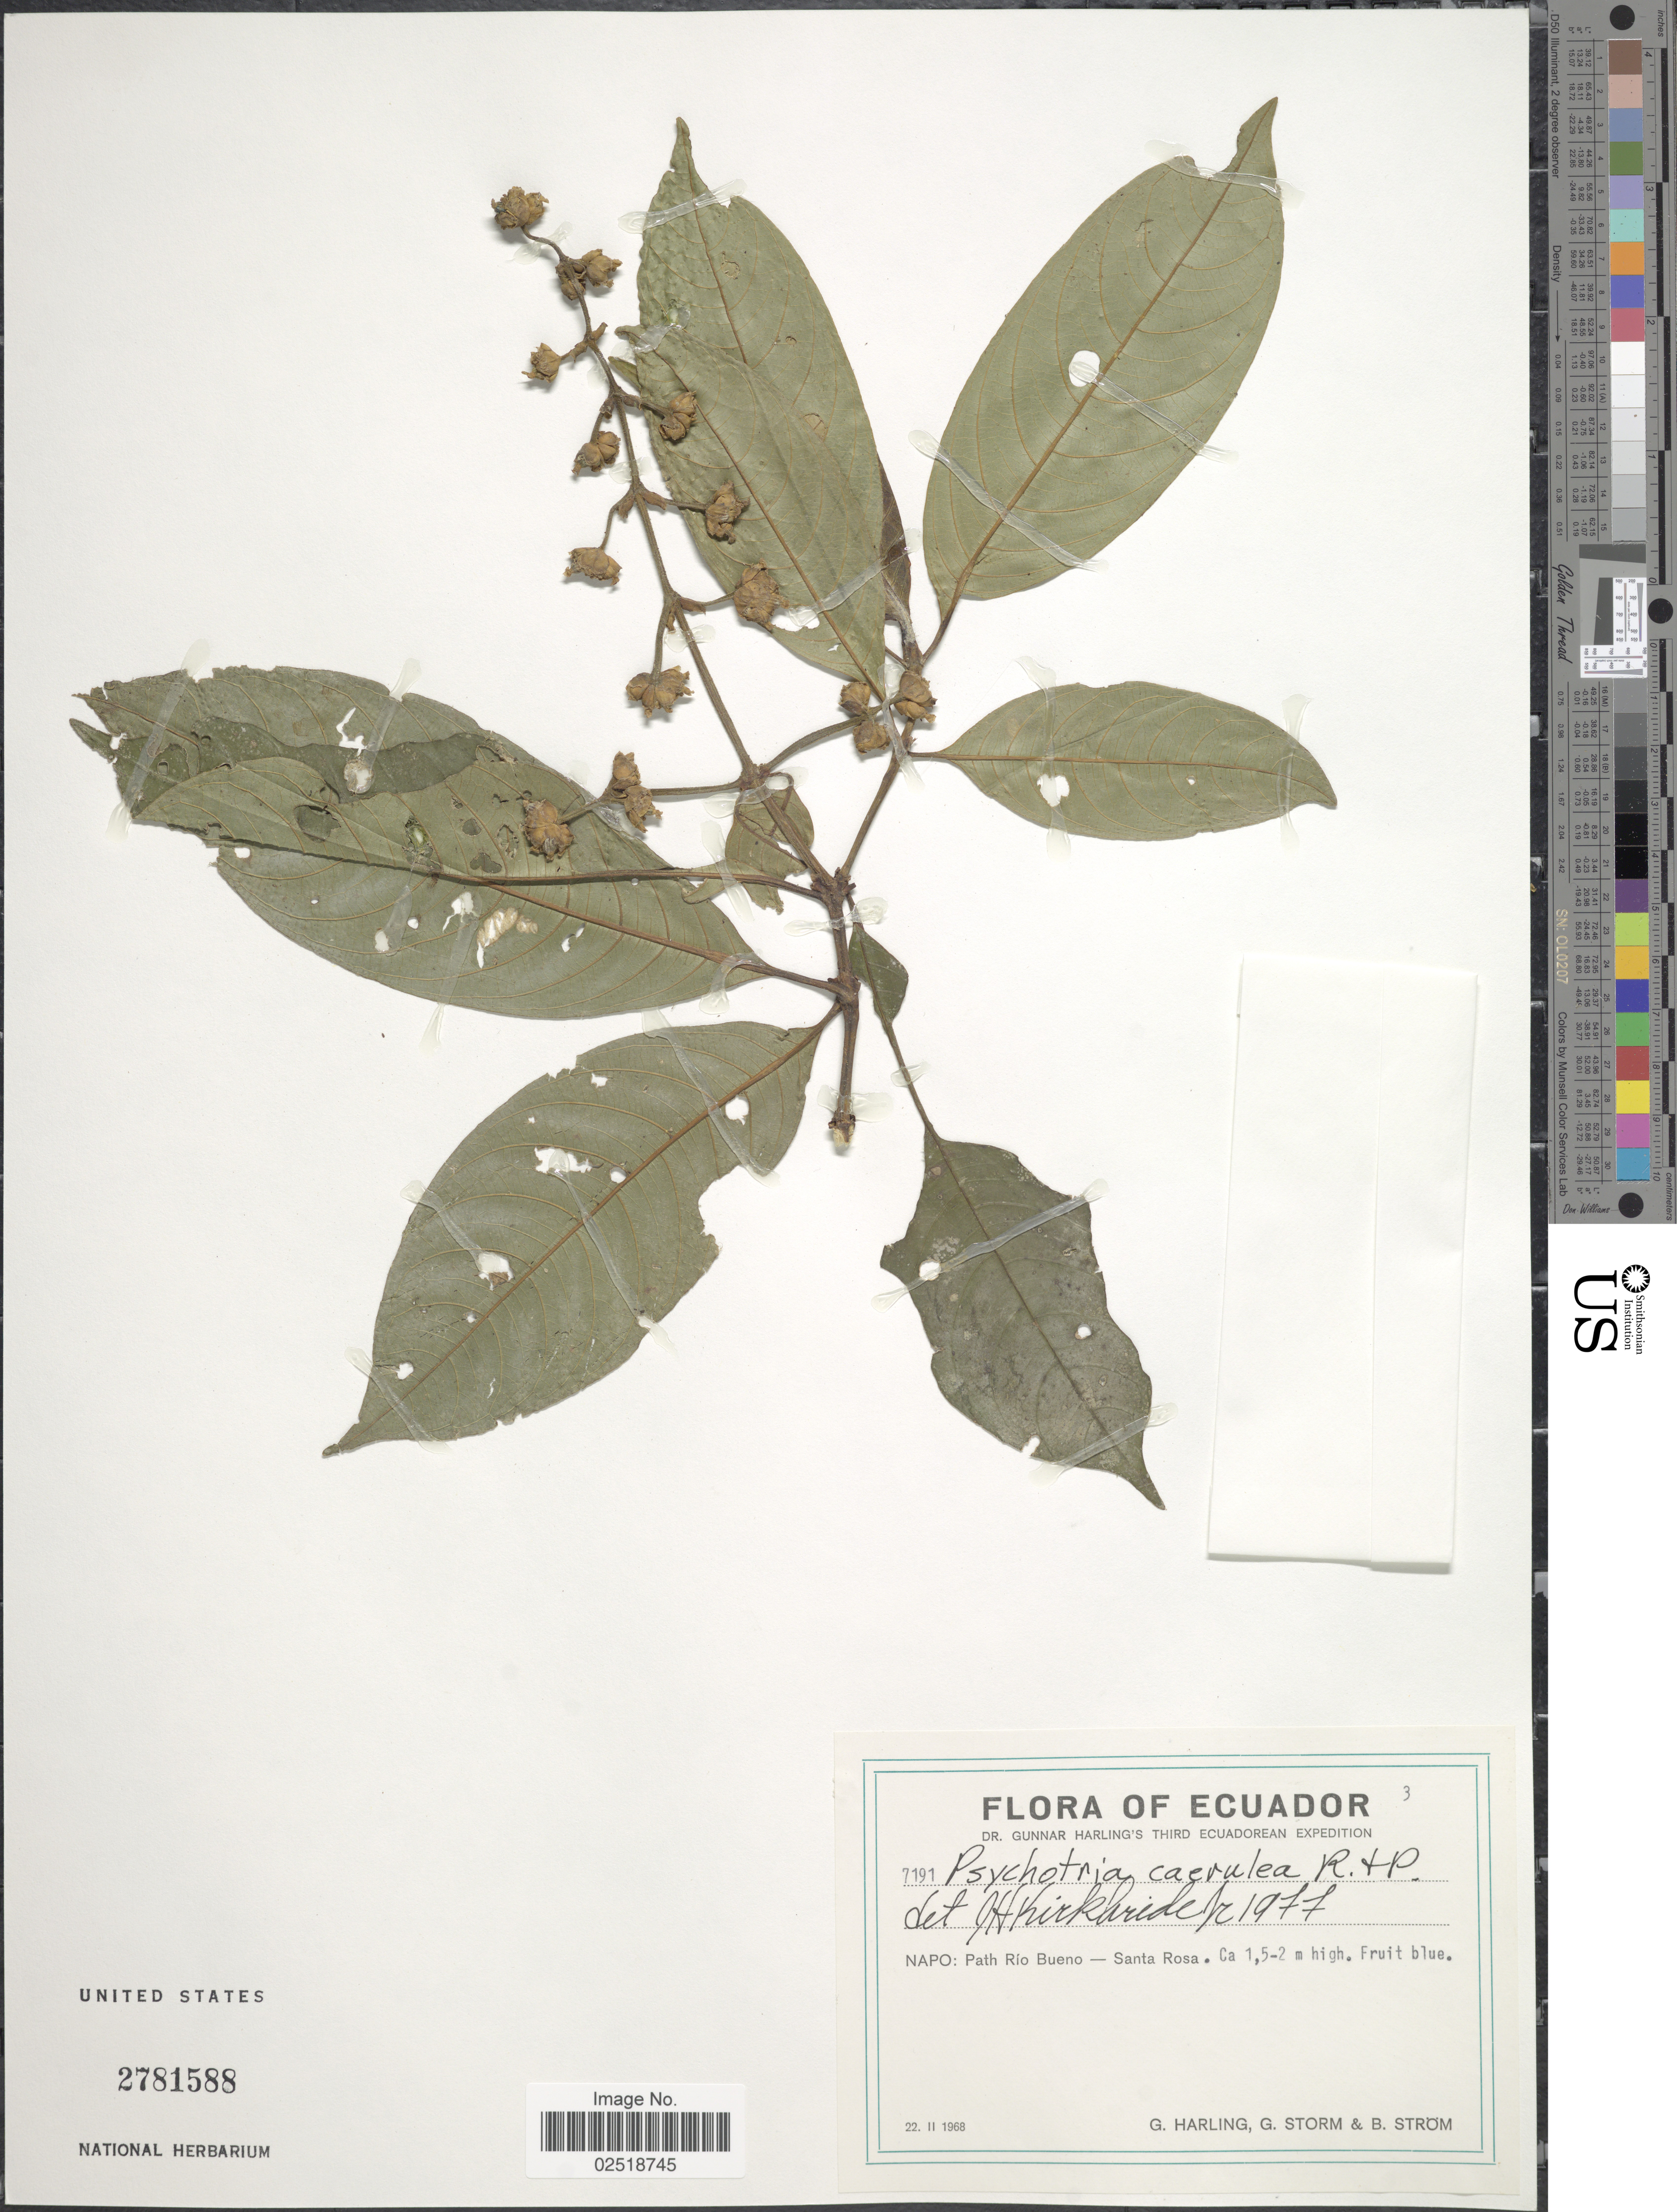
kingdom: Plantae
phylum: Tracheophyta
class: Magnoliopsida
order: Gentianales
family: Rubiaceae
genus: Psychotria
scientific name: Psychotria caerulea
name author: Ruiz & Pav.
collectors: G. Harling, G. Storm & B. Ström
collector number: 7191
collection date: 1968-02-22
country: Ecuador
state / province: Napo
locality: Path Rio Bueno - Santa Rosa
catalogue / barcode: US 2781588